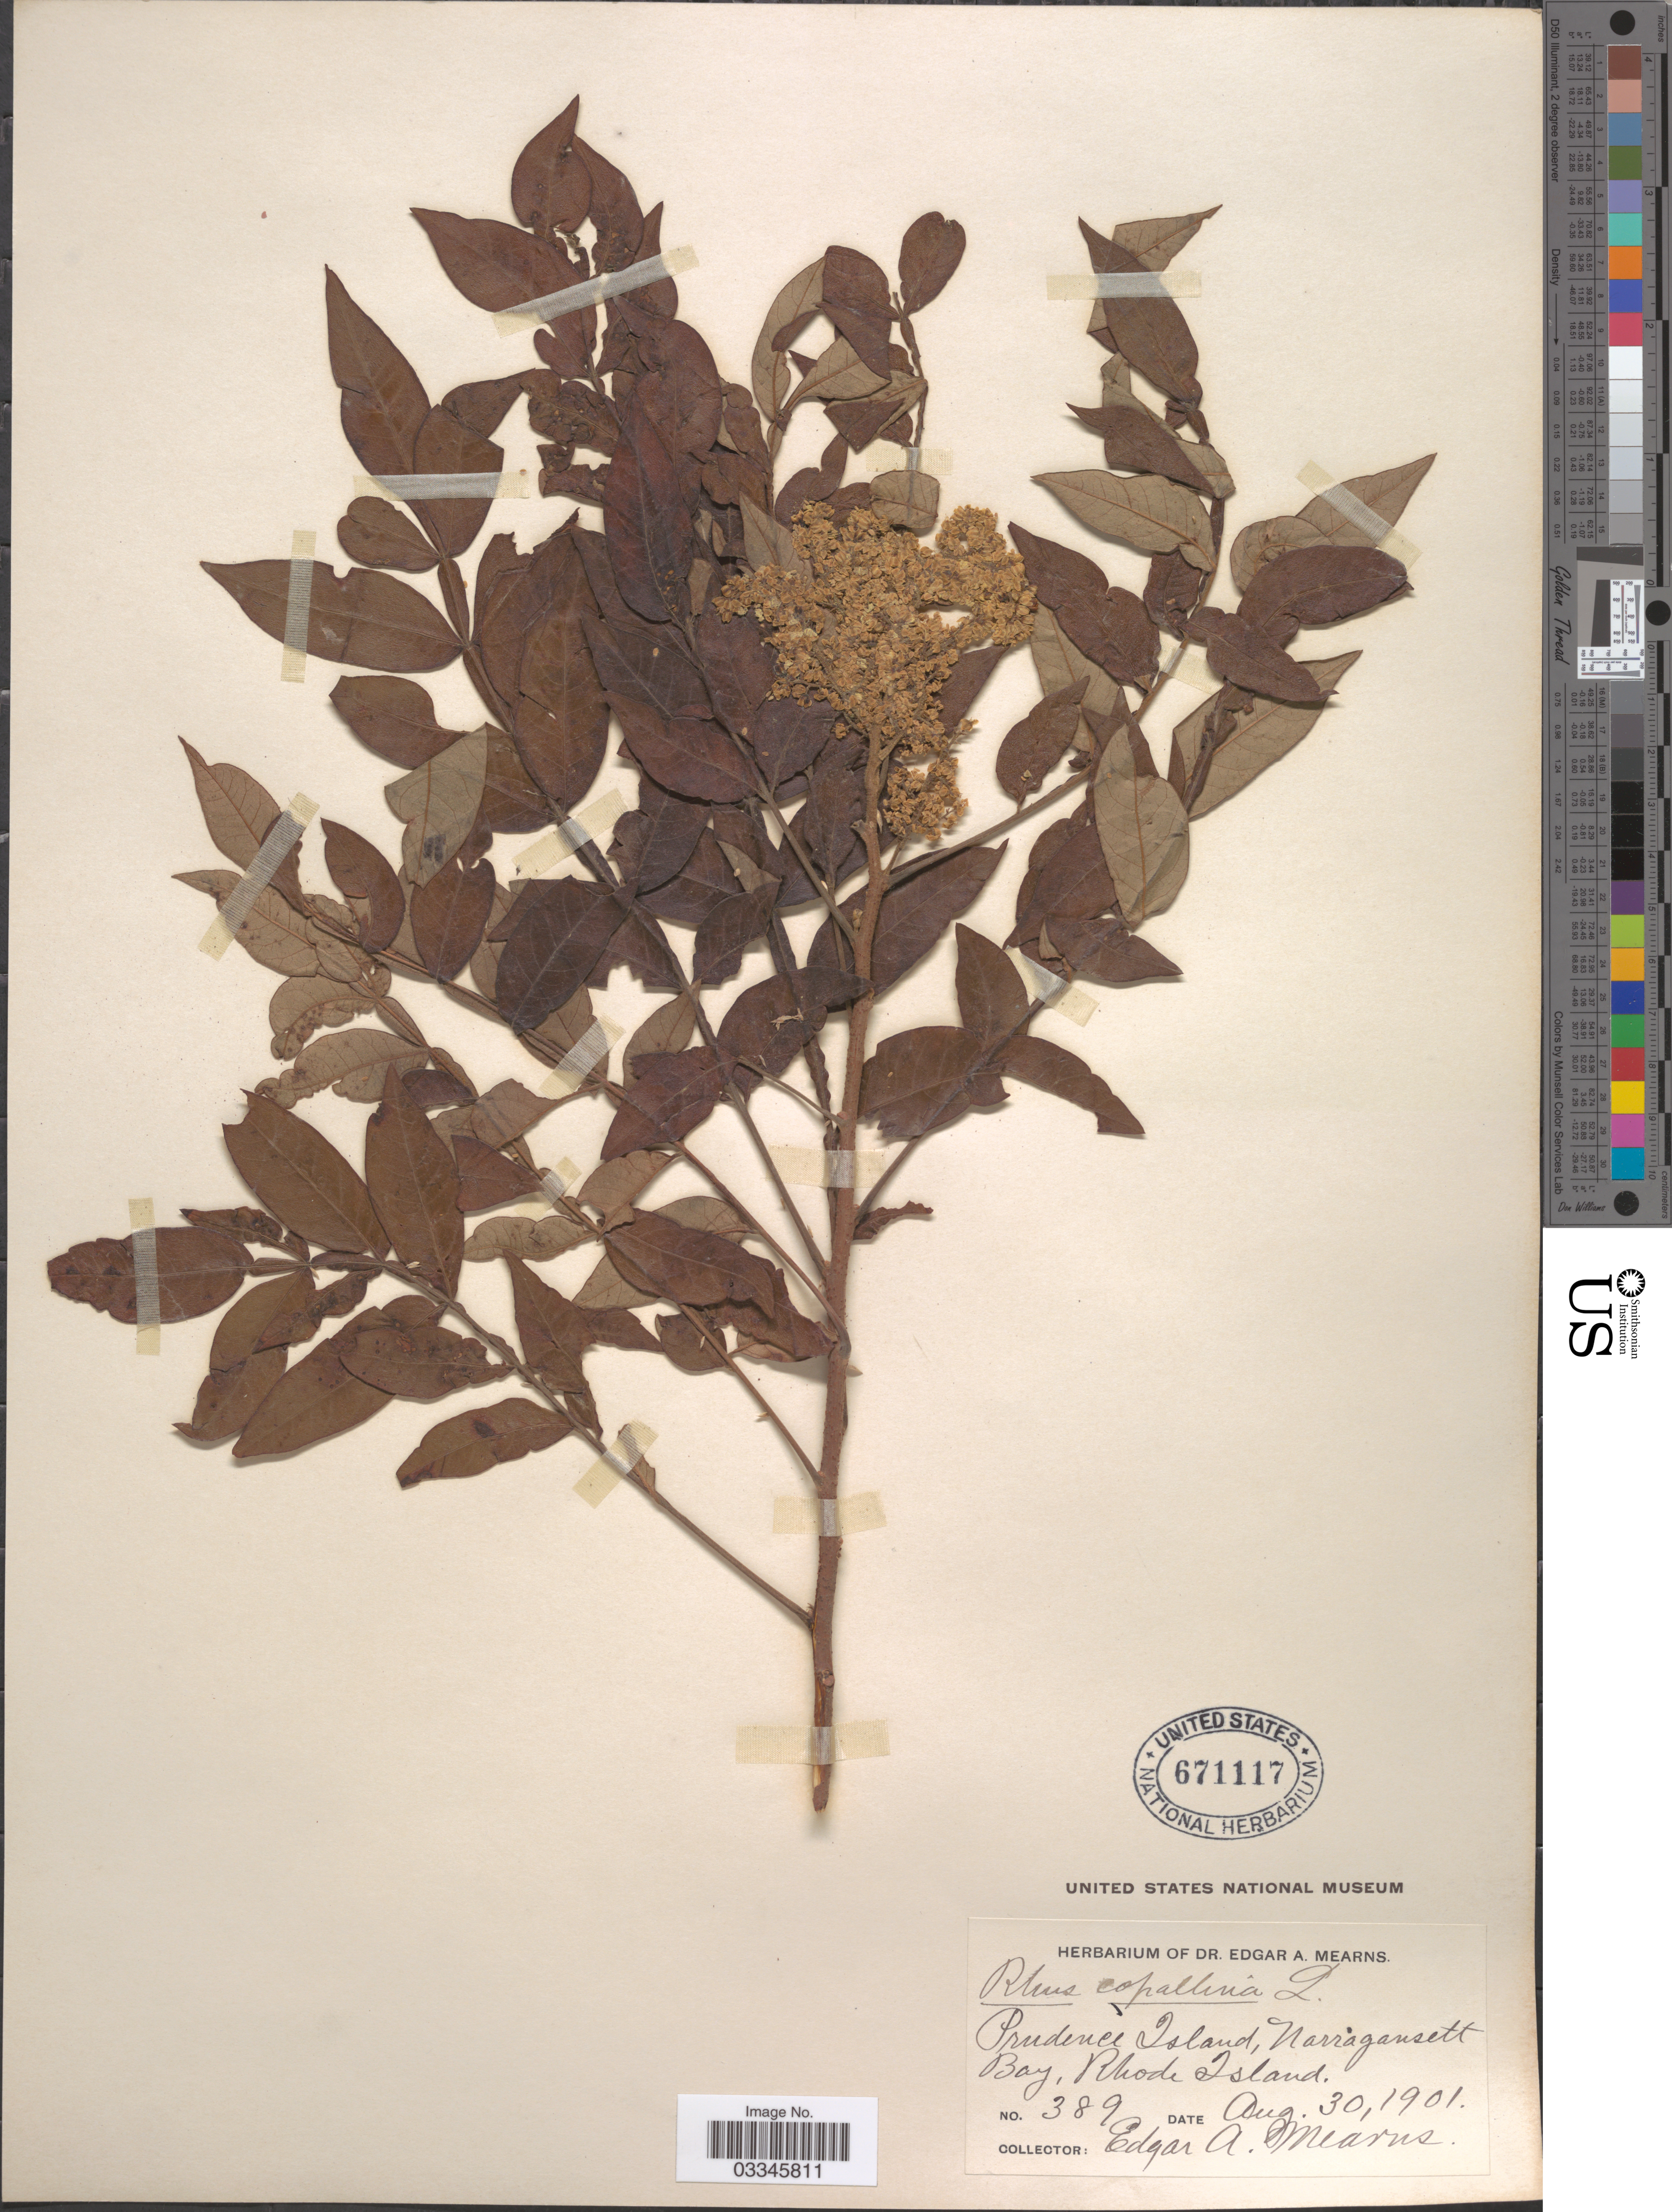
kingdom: Plantae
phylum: Tracheophyta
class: Magnoliopsida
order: Sapindales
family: Anacardiaceae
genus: Rhus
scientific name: Rhus copallinum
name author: L.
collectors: E. A. Mearns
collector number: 389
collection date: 1901-08-30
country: United States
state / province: Rhode Island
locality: Prudence Island, Narragansett Bay.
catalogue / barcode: US 671117